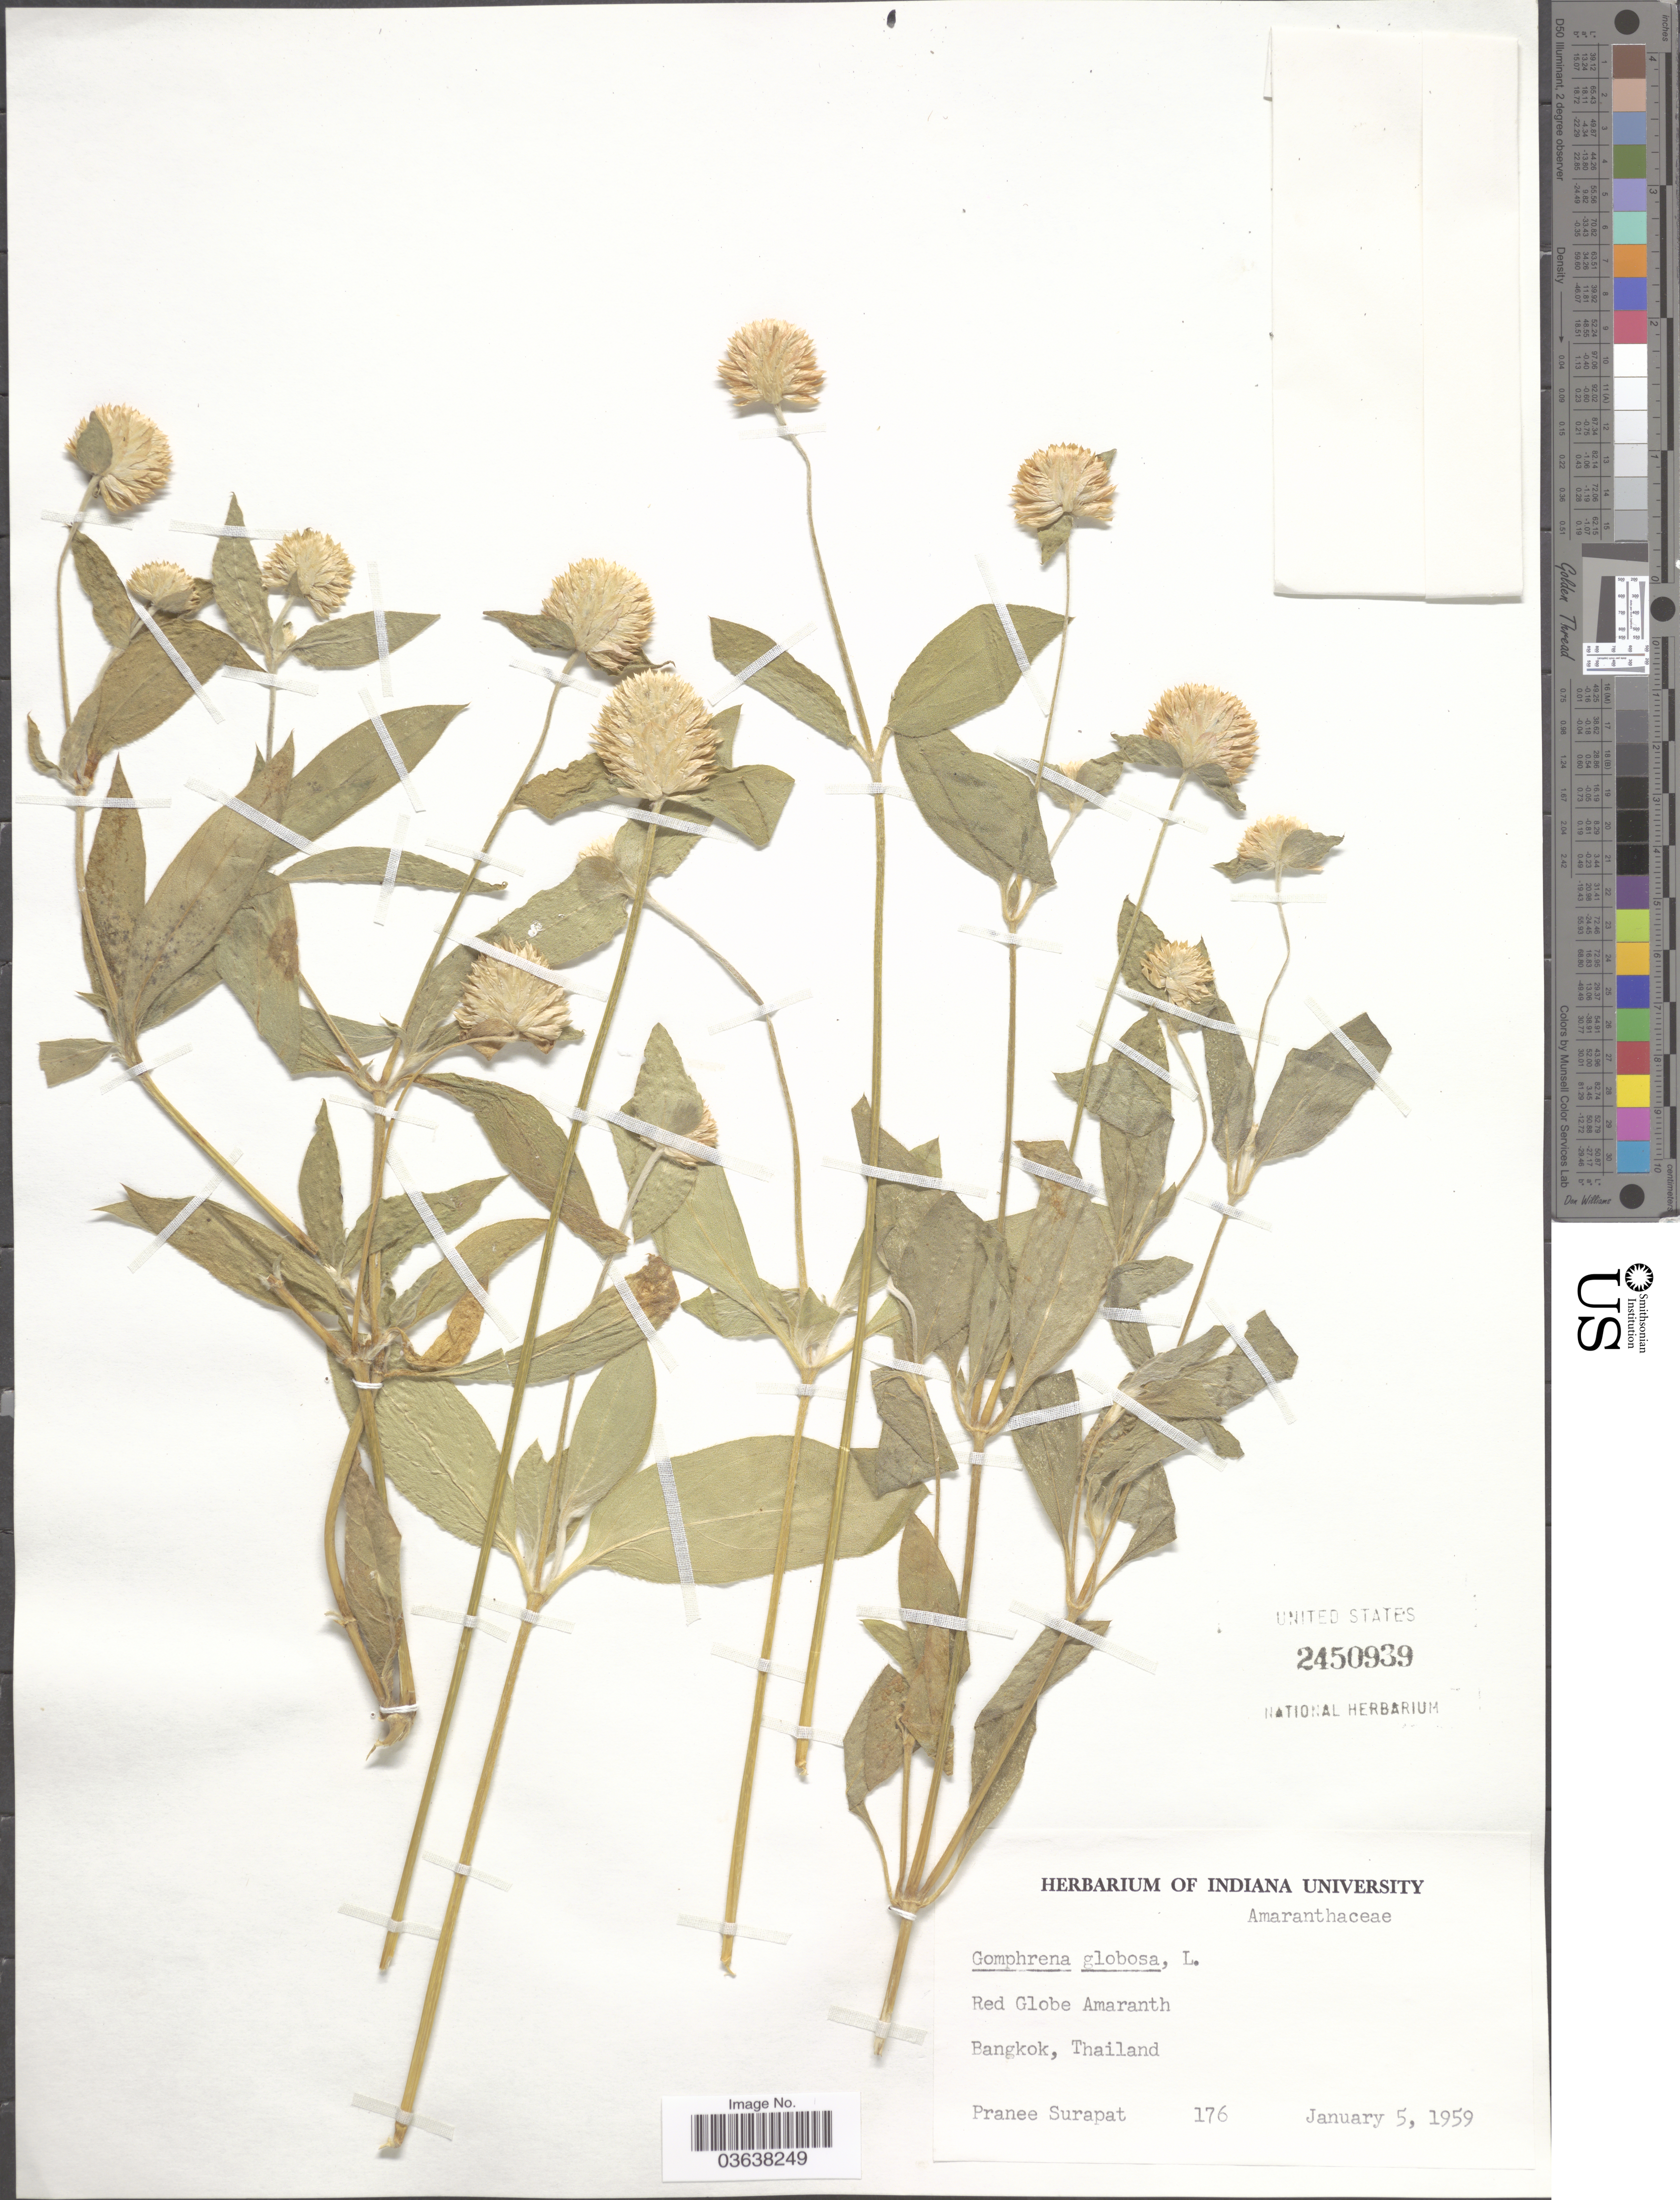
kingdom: Plantae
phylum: Tracheophyta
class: Magnoliopsida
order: Caryophyllales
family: Amaranthaceae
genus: Gomphrena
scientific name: Gomphrena globosa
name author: L.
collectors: P. Surapat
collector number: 176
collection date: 1959-01-05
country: Thailand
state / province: Bangkok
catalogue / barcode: US 2450939